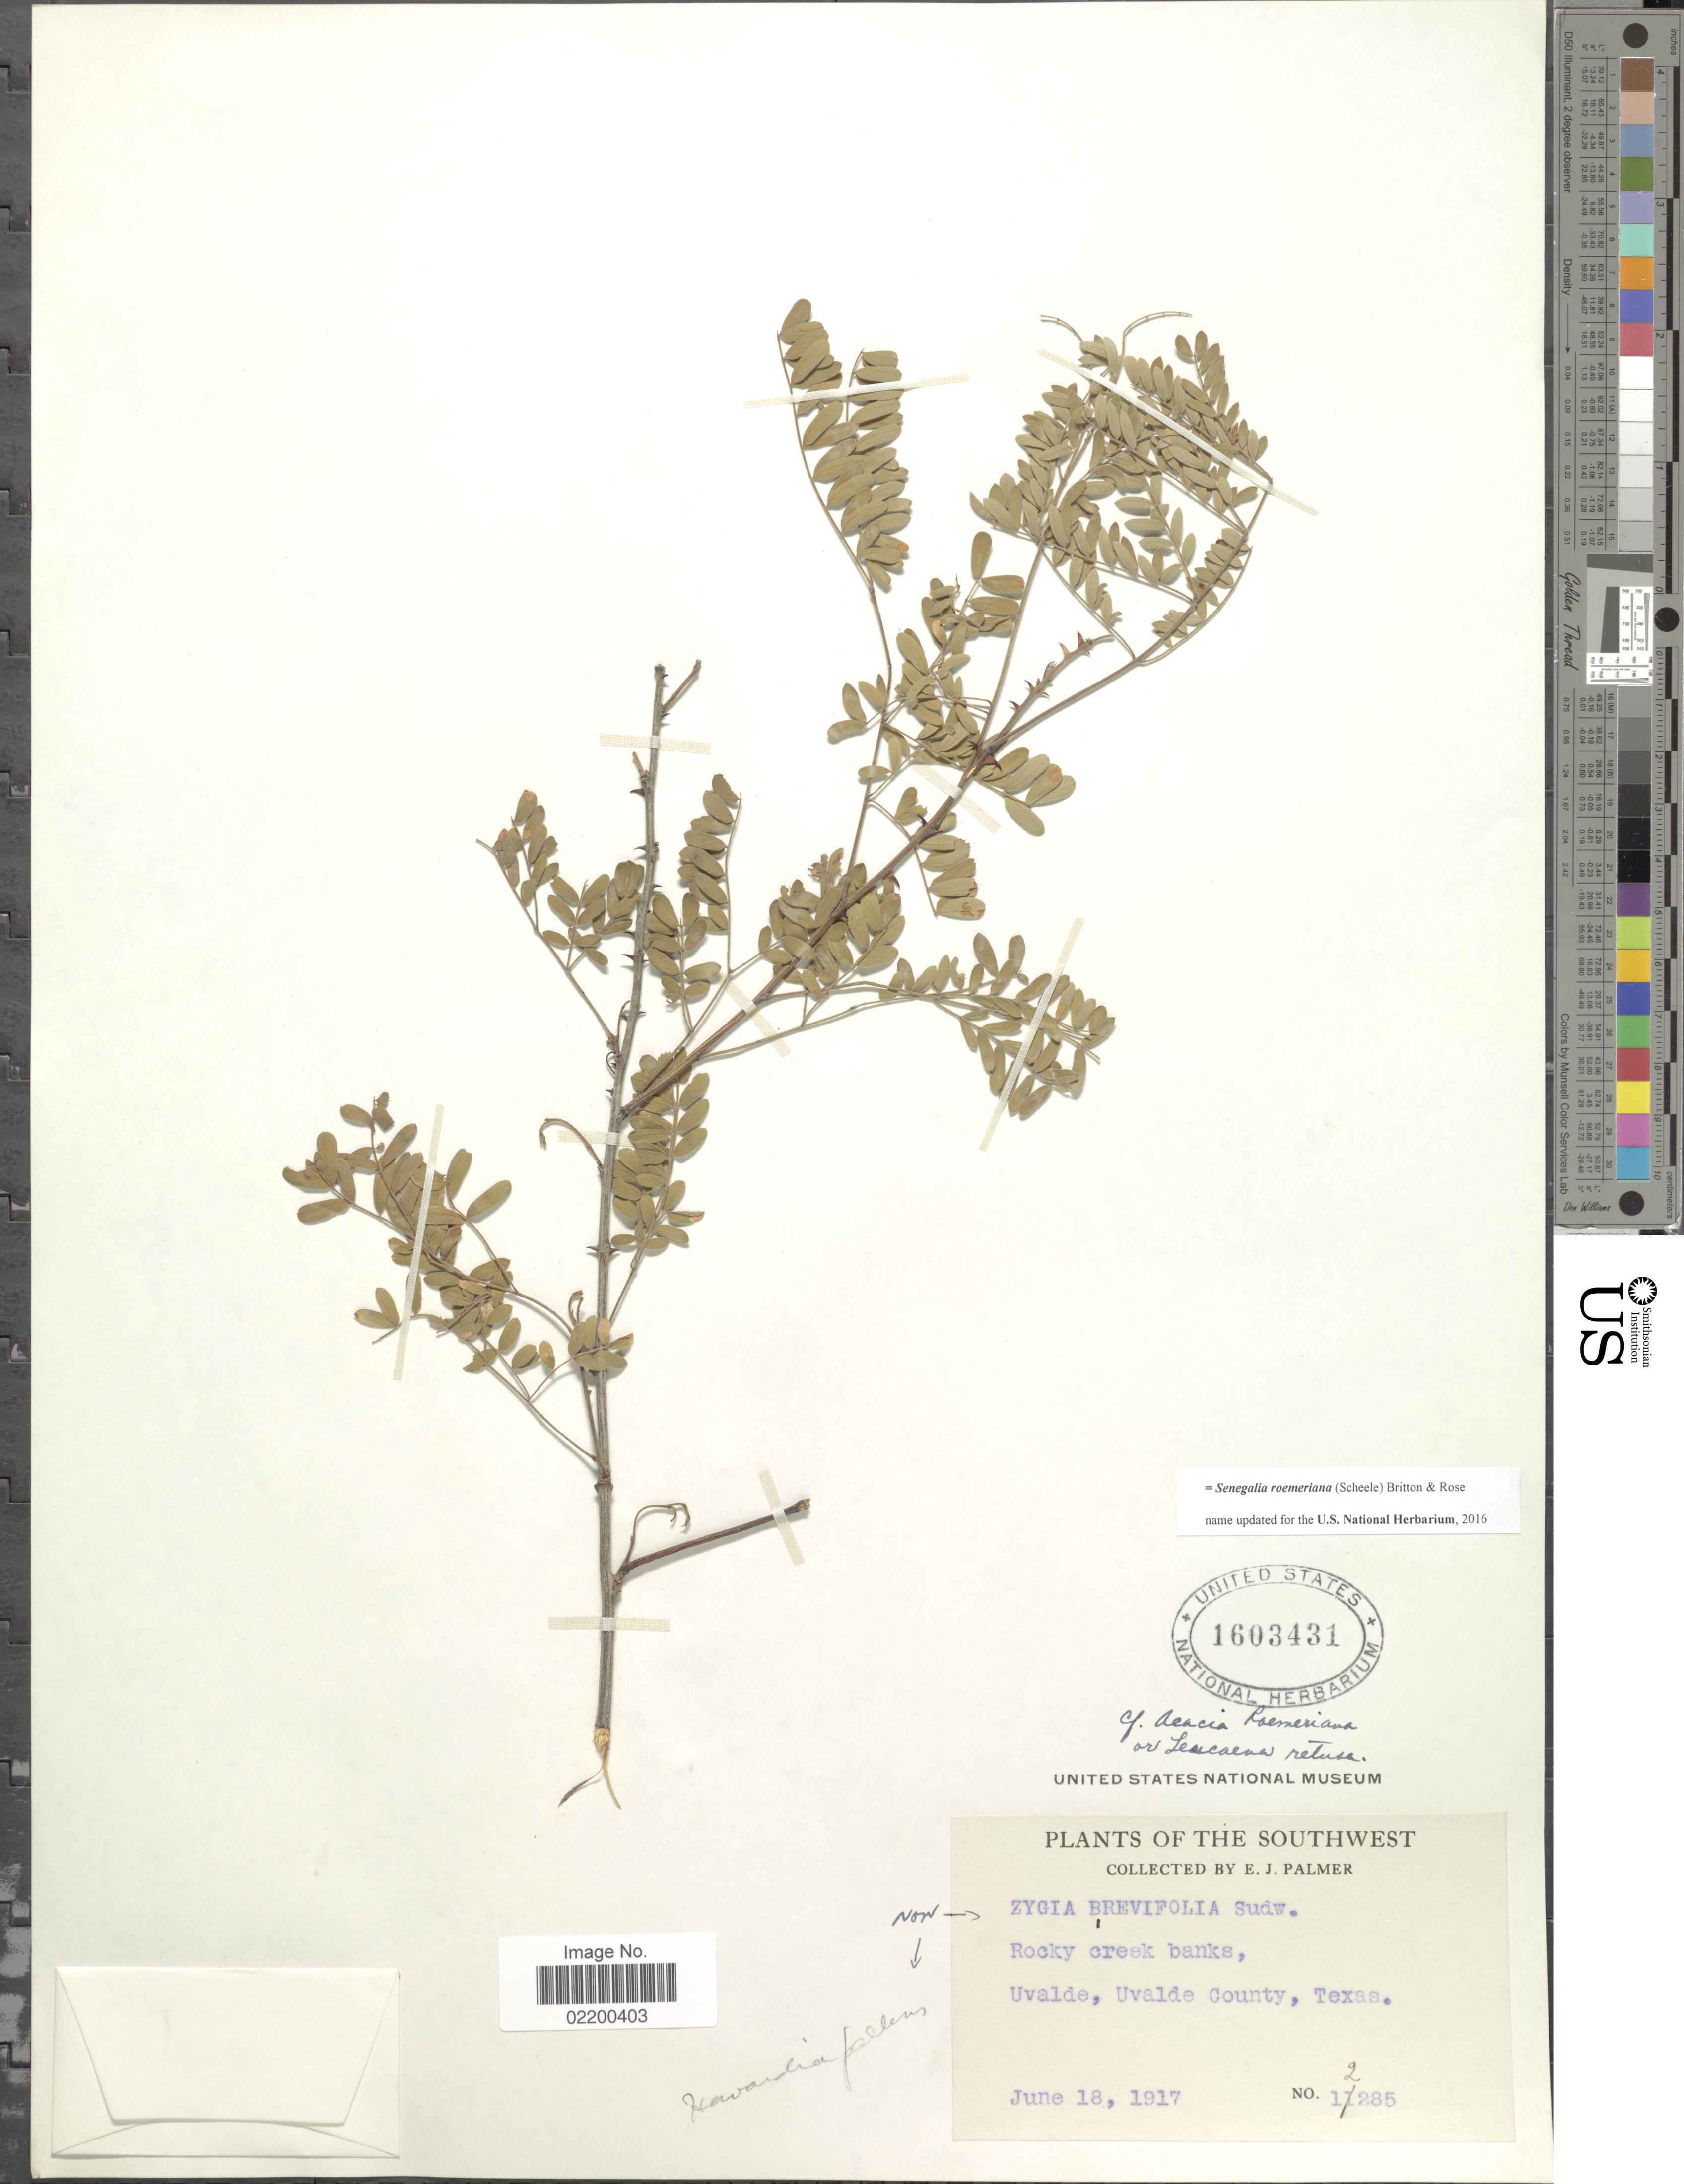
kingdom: Plantae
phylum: Tracheophyta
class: Magnoliopsida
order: Fabales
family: Fabaceae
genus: Senegalia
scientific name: Senegalia roemeriana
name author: (Scheele) Britton & Rose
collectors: E. J. Palmer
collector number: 12285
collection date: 1917-06-18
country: United States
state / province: Texas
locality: Rocky creek banks, Uvalde, Uvalde County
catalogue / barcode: US 1603431